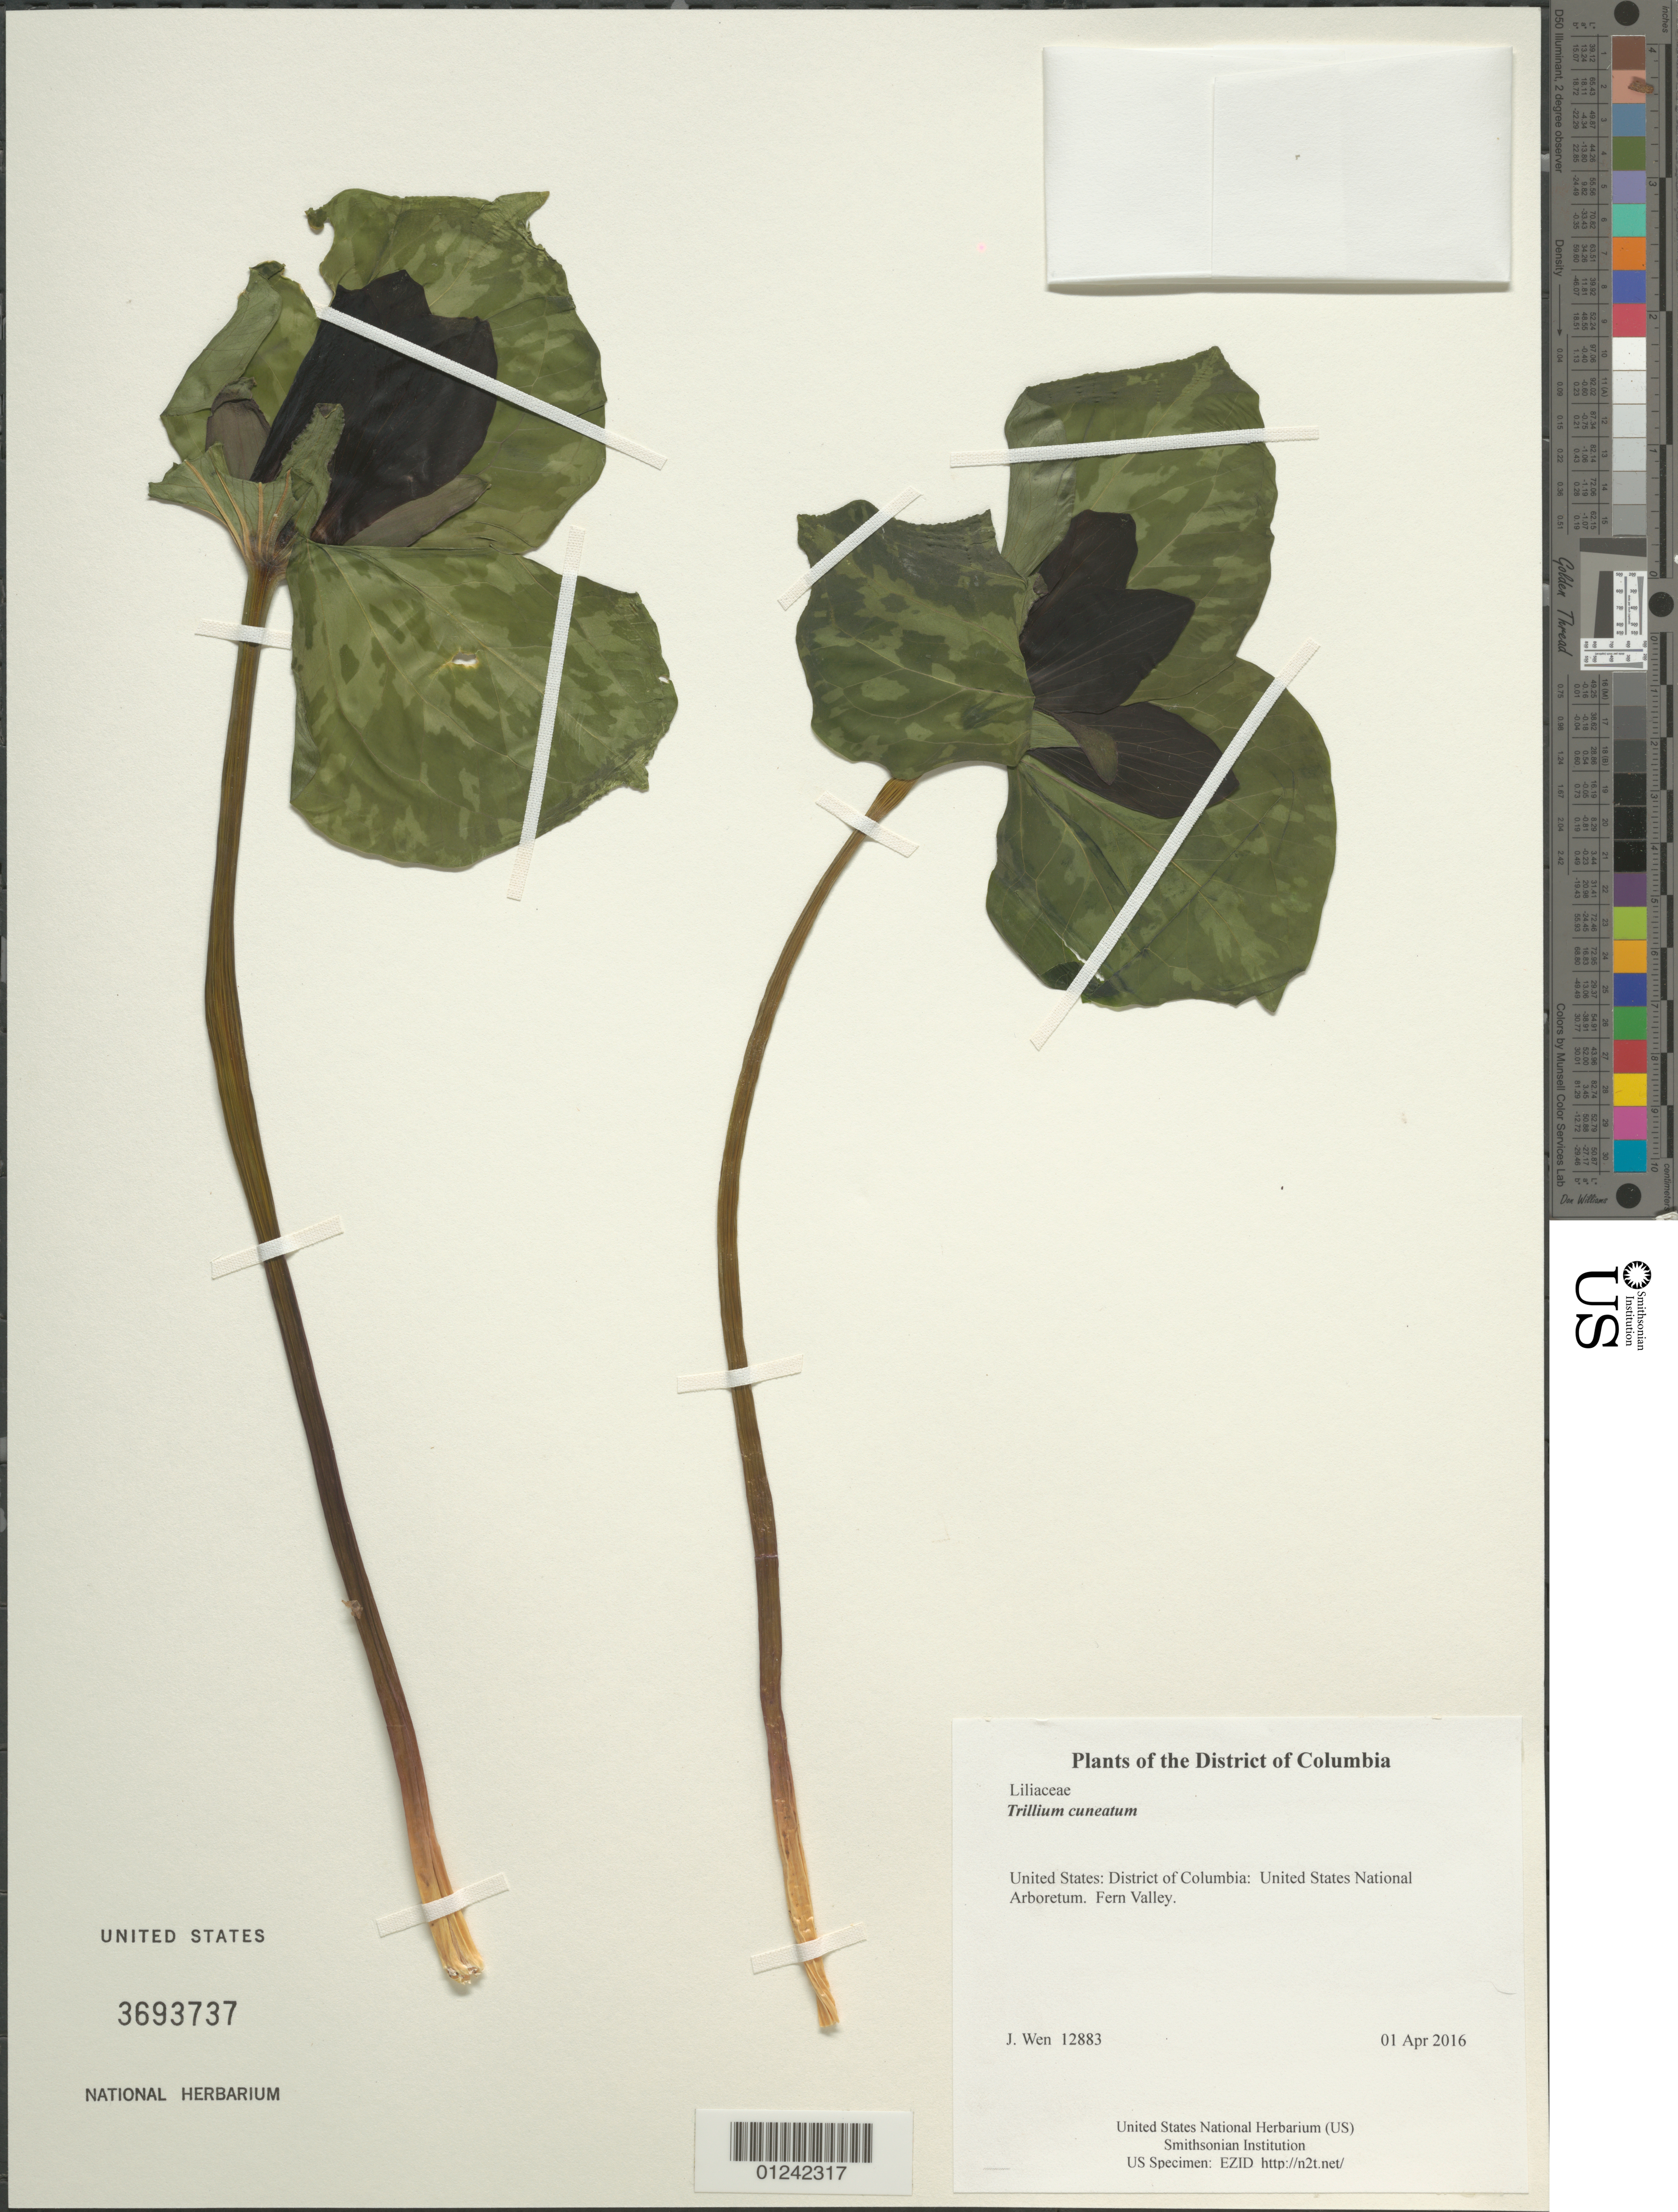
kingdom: Plantae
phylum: Tracheophyta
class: Liliopsida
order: Liliales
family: Melanthiaceae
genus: Trillium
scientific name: Trillium cuneatum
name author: Raf.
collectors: J. Wen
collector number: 12883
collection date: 2016-04-01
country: United States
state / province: District of Columbia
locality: United States National Arboretum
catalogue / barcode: US 3693737